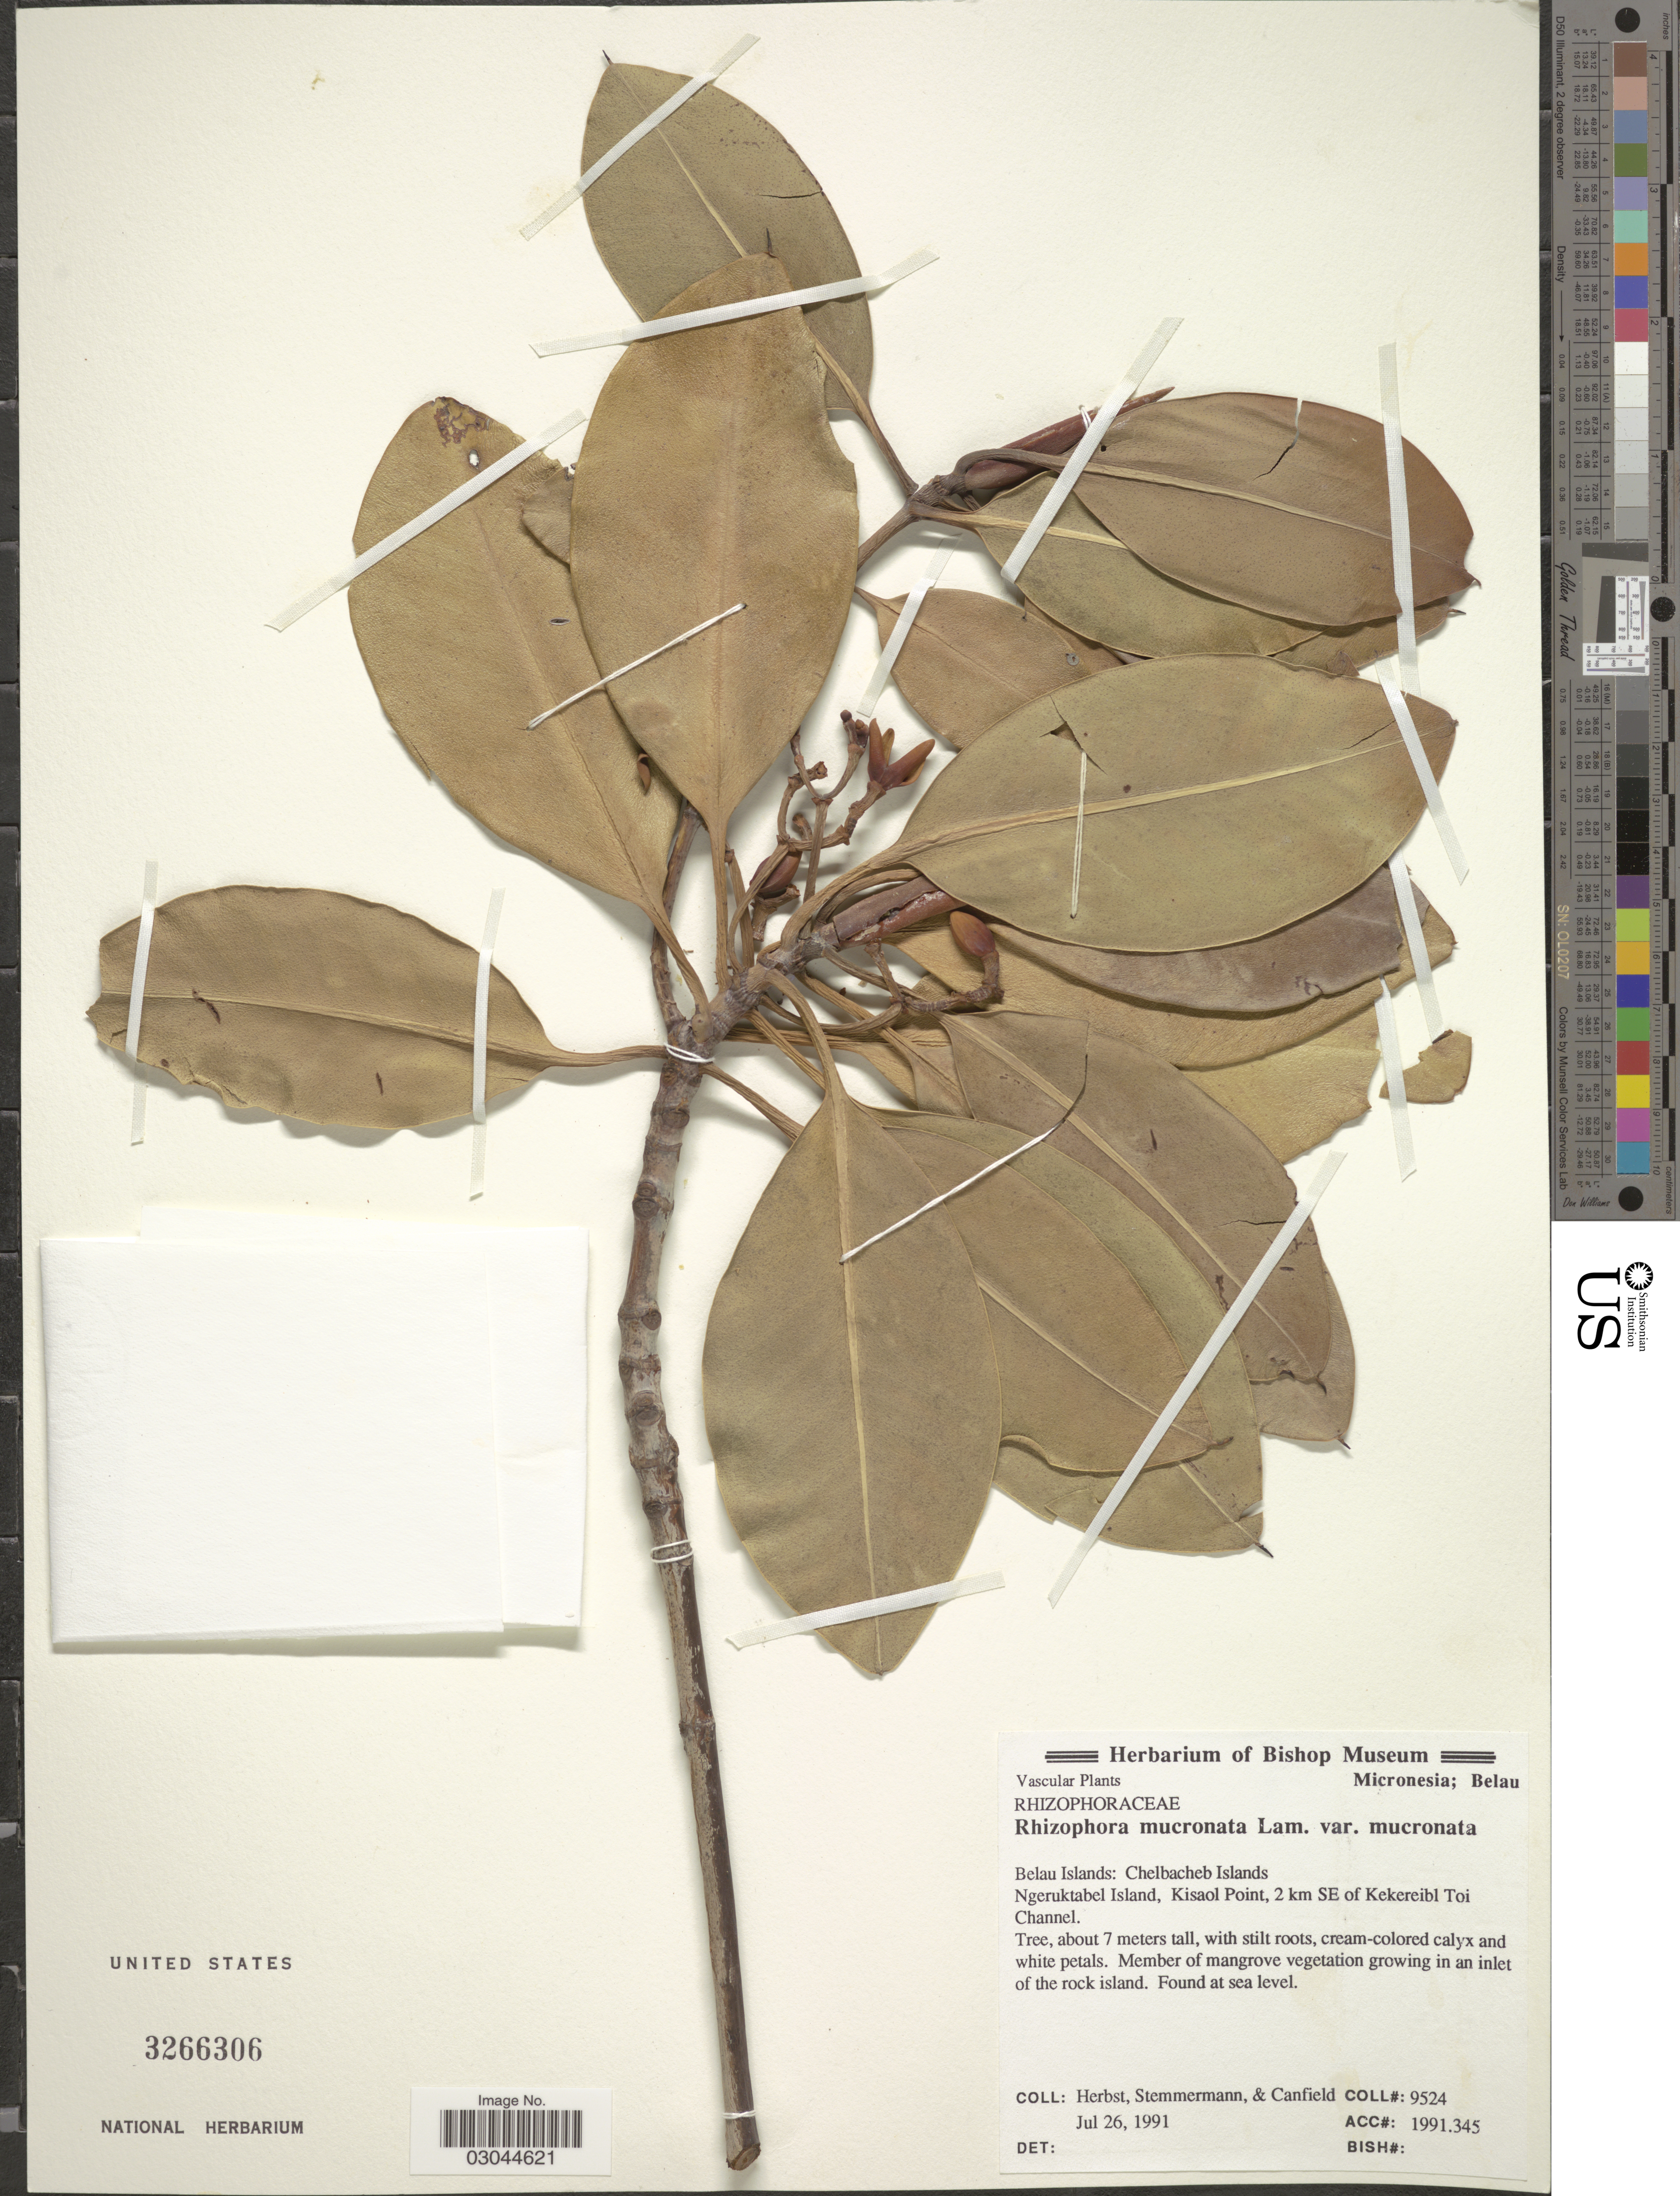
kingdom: Plantae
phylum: Tracheophyta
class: Magnoliopsida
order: Malpighiales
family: Rhizophoraceae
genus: Rhizophora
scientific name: Rhizophora mucronata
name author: Lam.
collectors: -. Herbst, -. Stemmermann & -. Canfield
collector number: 9524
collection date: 1991-07-26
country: Palau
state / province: Koror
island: Ngeruktabel [Urukthapel]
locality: Belau Islands. Chelbacheb Islands. Ngeruktabel Island, Kisaol Point, 2 km SE of Kekereibi Toi Channel.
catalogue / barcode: US 3266306